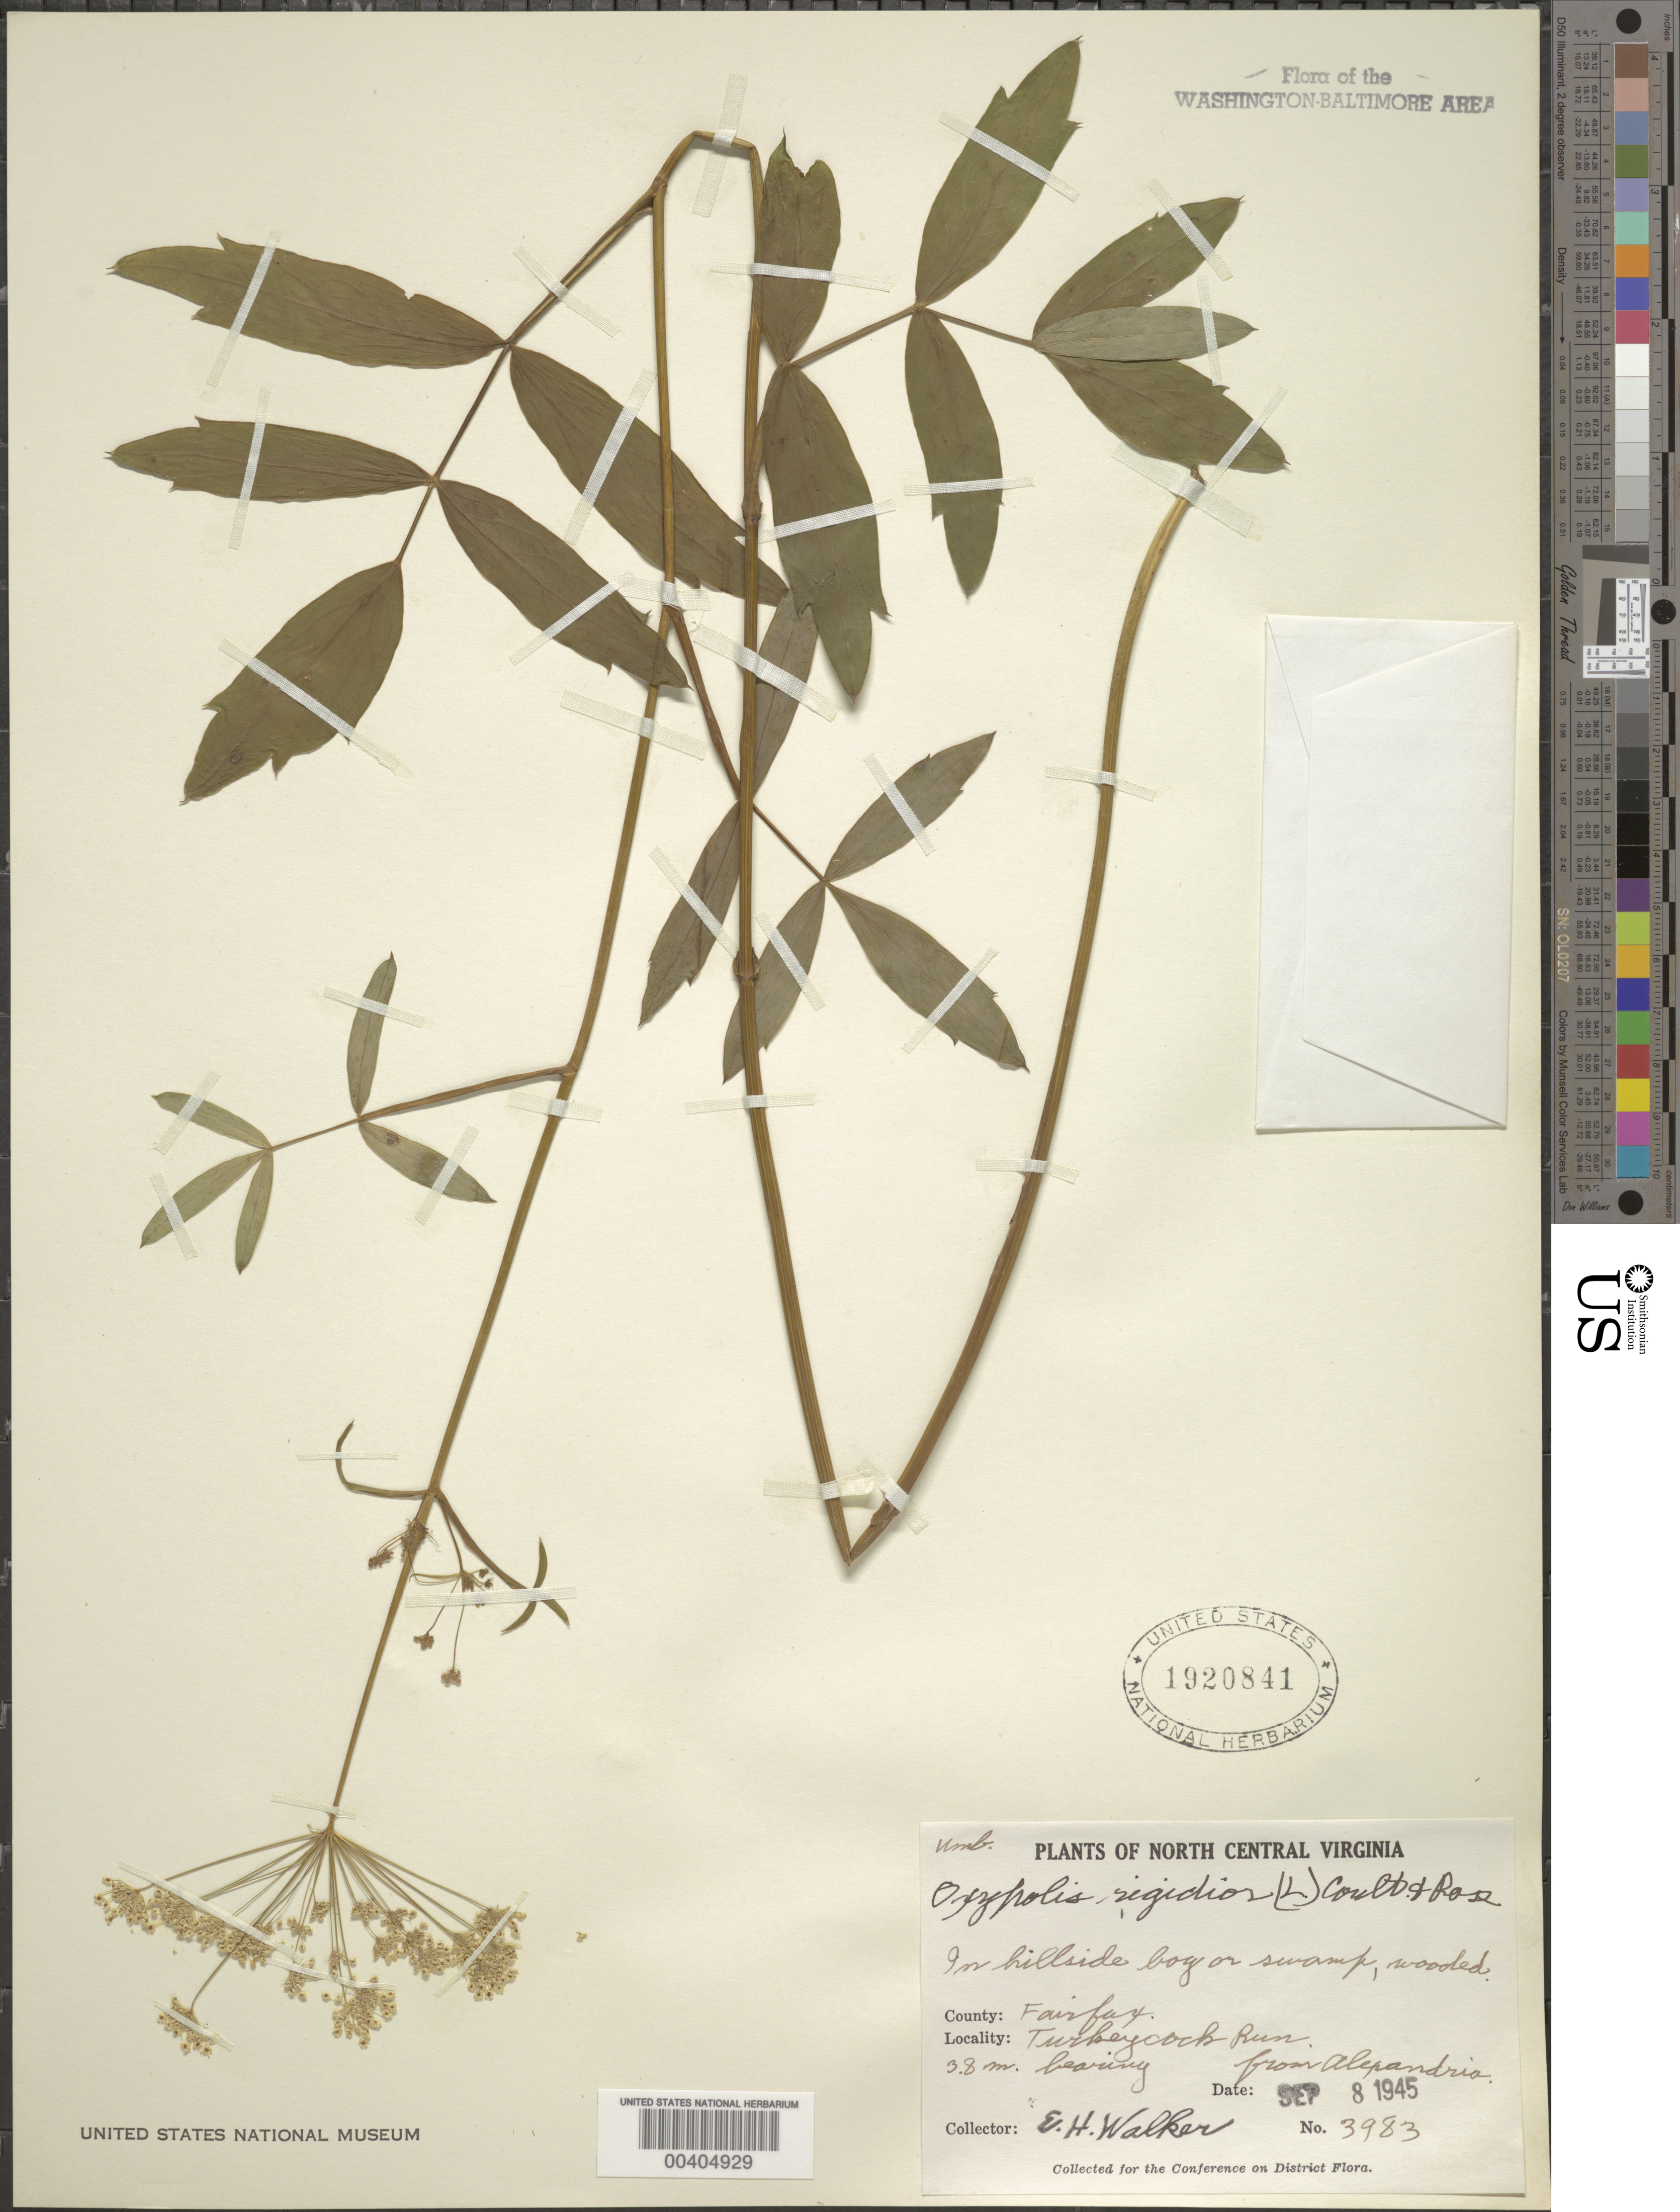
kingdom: Plantae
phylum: Tracheophyta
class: Magnoliopsida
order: Apiales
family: Apiaceae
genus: Oxypolis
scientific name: Oxypolis rigidior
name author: (L.) Raf.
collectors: E. H. Walker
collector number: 3983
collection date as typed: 08 Sep 1945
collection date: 1945-09-08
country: United States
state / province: Virginia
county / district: Fairfax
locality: Turkeycock Run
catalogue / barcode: US 1920841